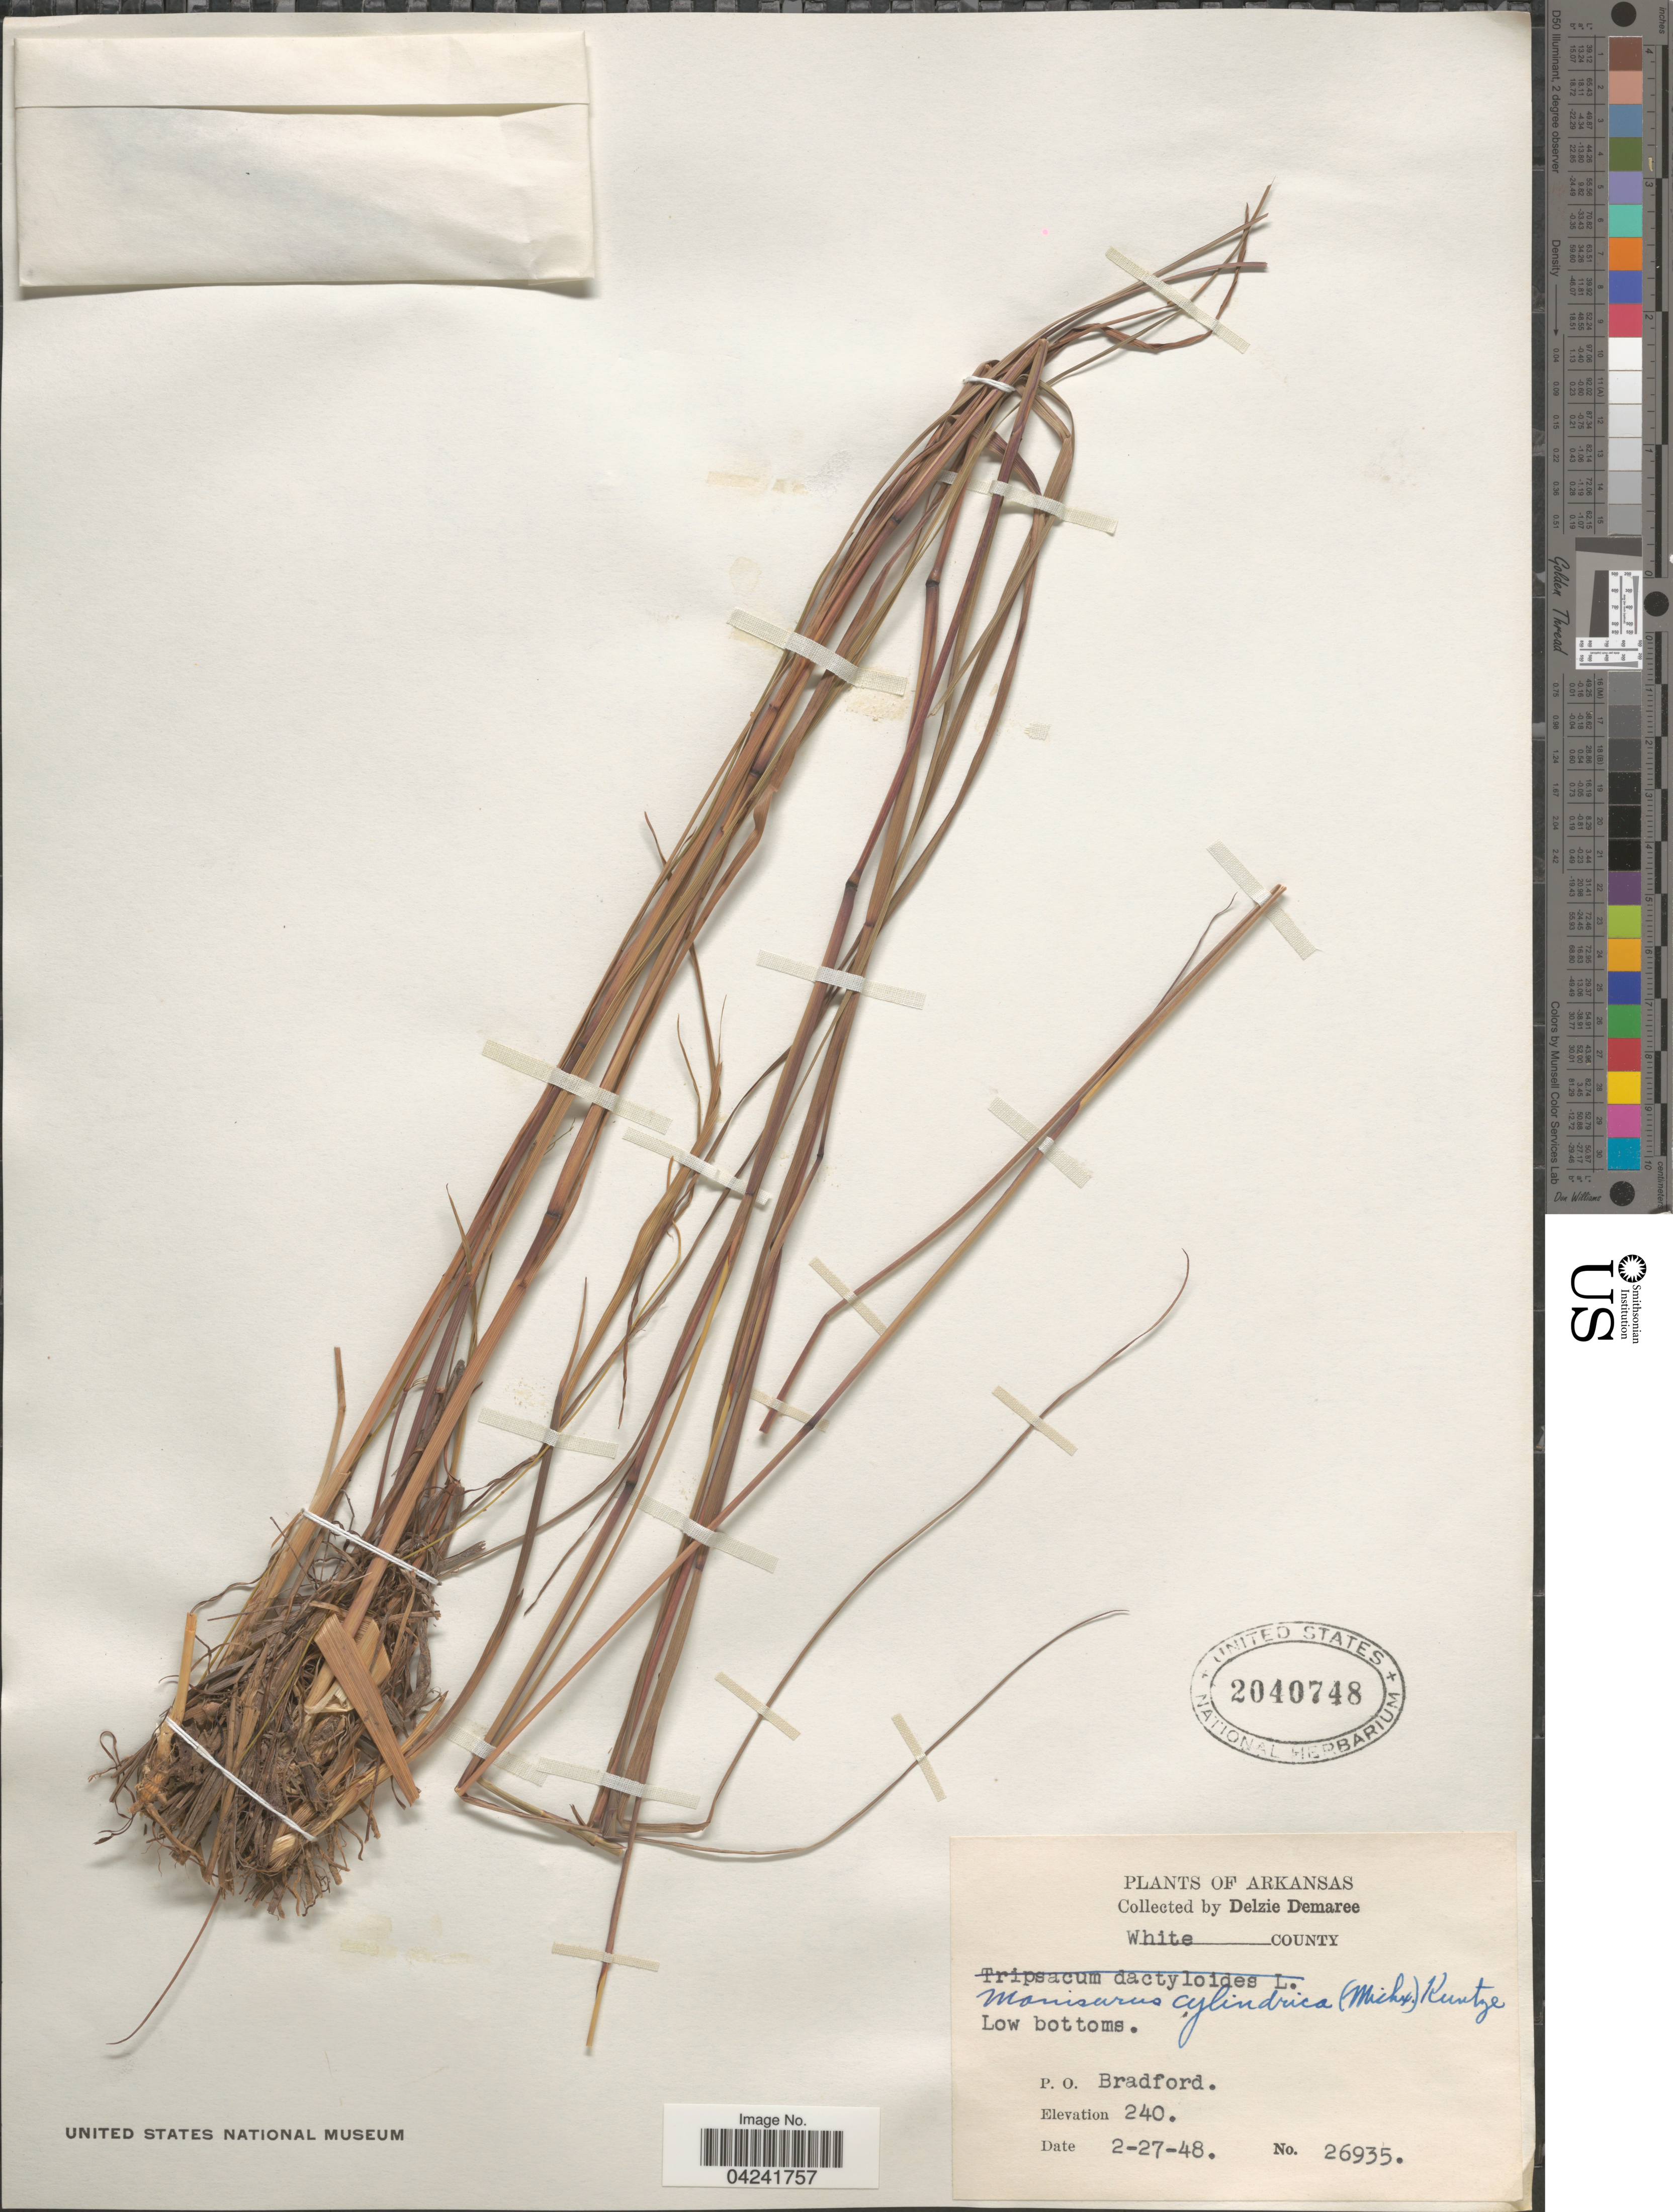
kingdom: Plantae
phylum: Tracheophyta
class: Liliopsida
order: Poales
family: Poaceae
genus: Mnesithea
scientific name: Mnesithea cylindrica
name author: (Michx.) de Koning & Sosef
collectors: D. Demaree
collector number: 26935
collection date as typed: Transcribed d/m/y: 27/2/48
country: United States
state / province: Arkansas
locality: White County. P.O. Bradford.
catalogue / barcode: US 2040748